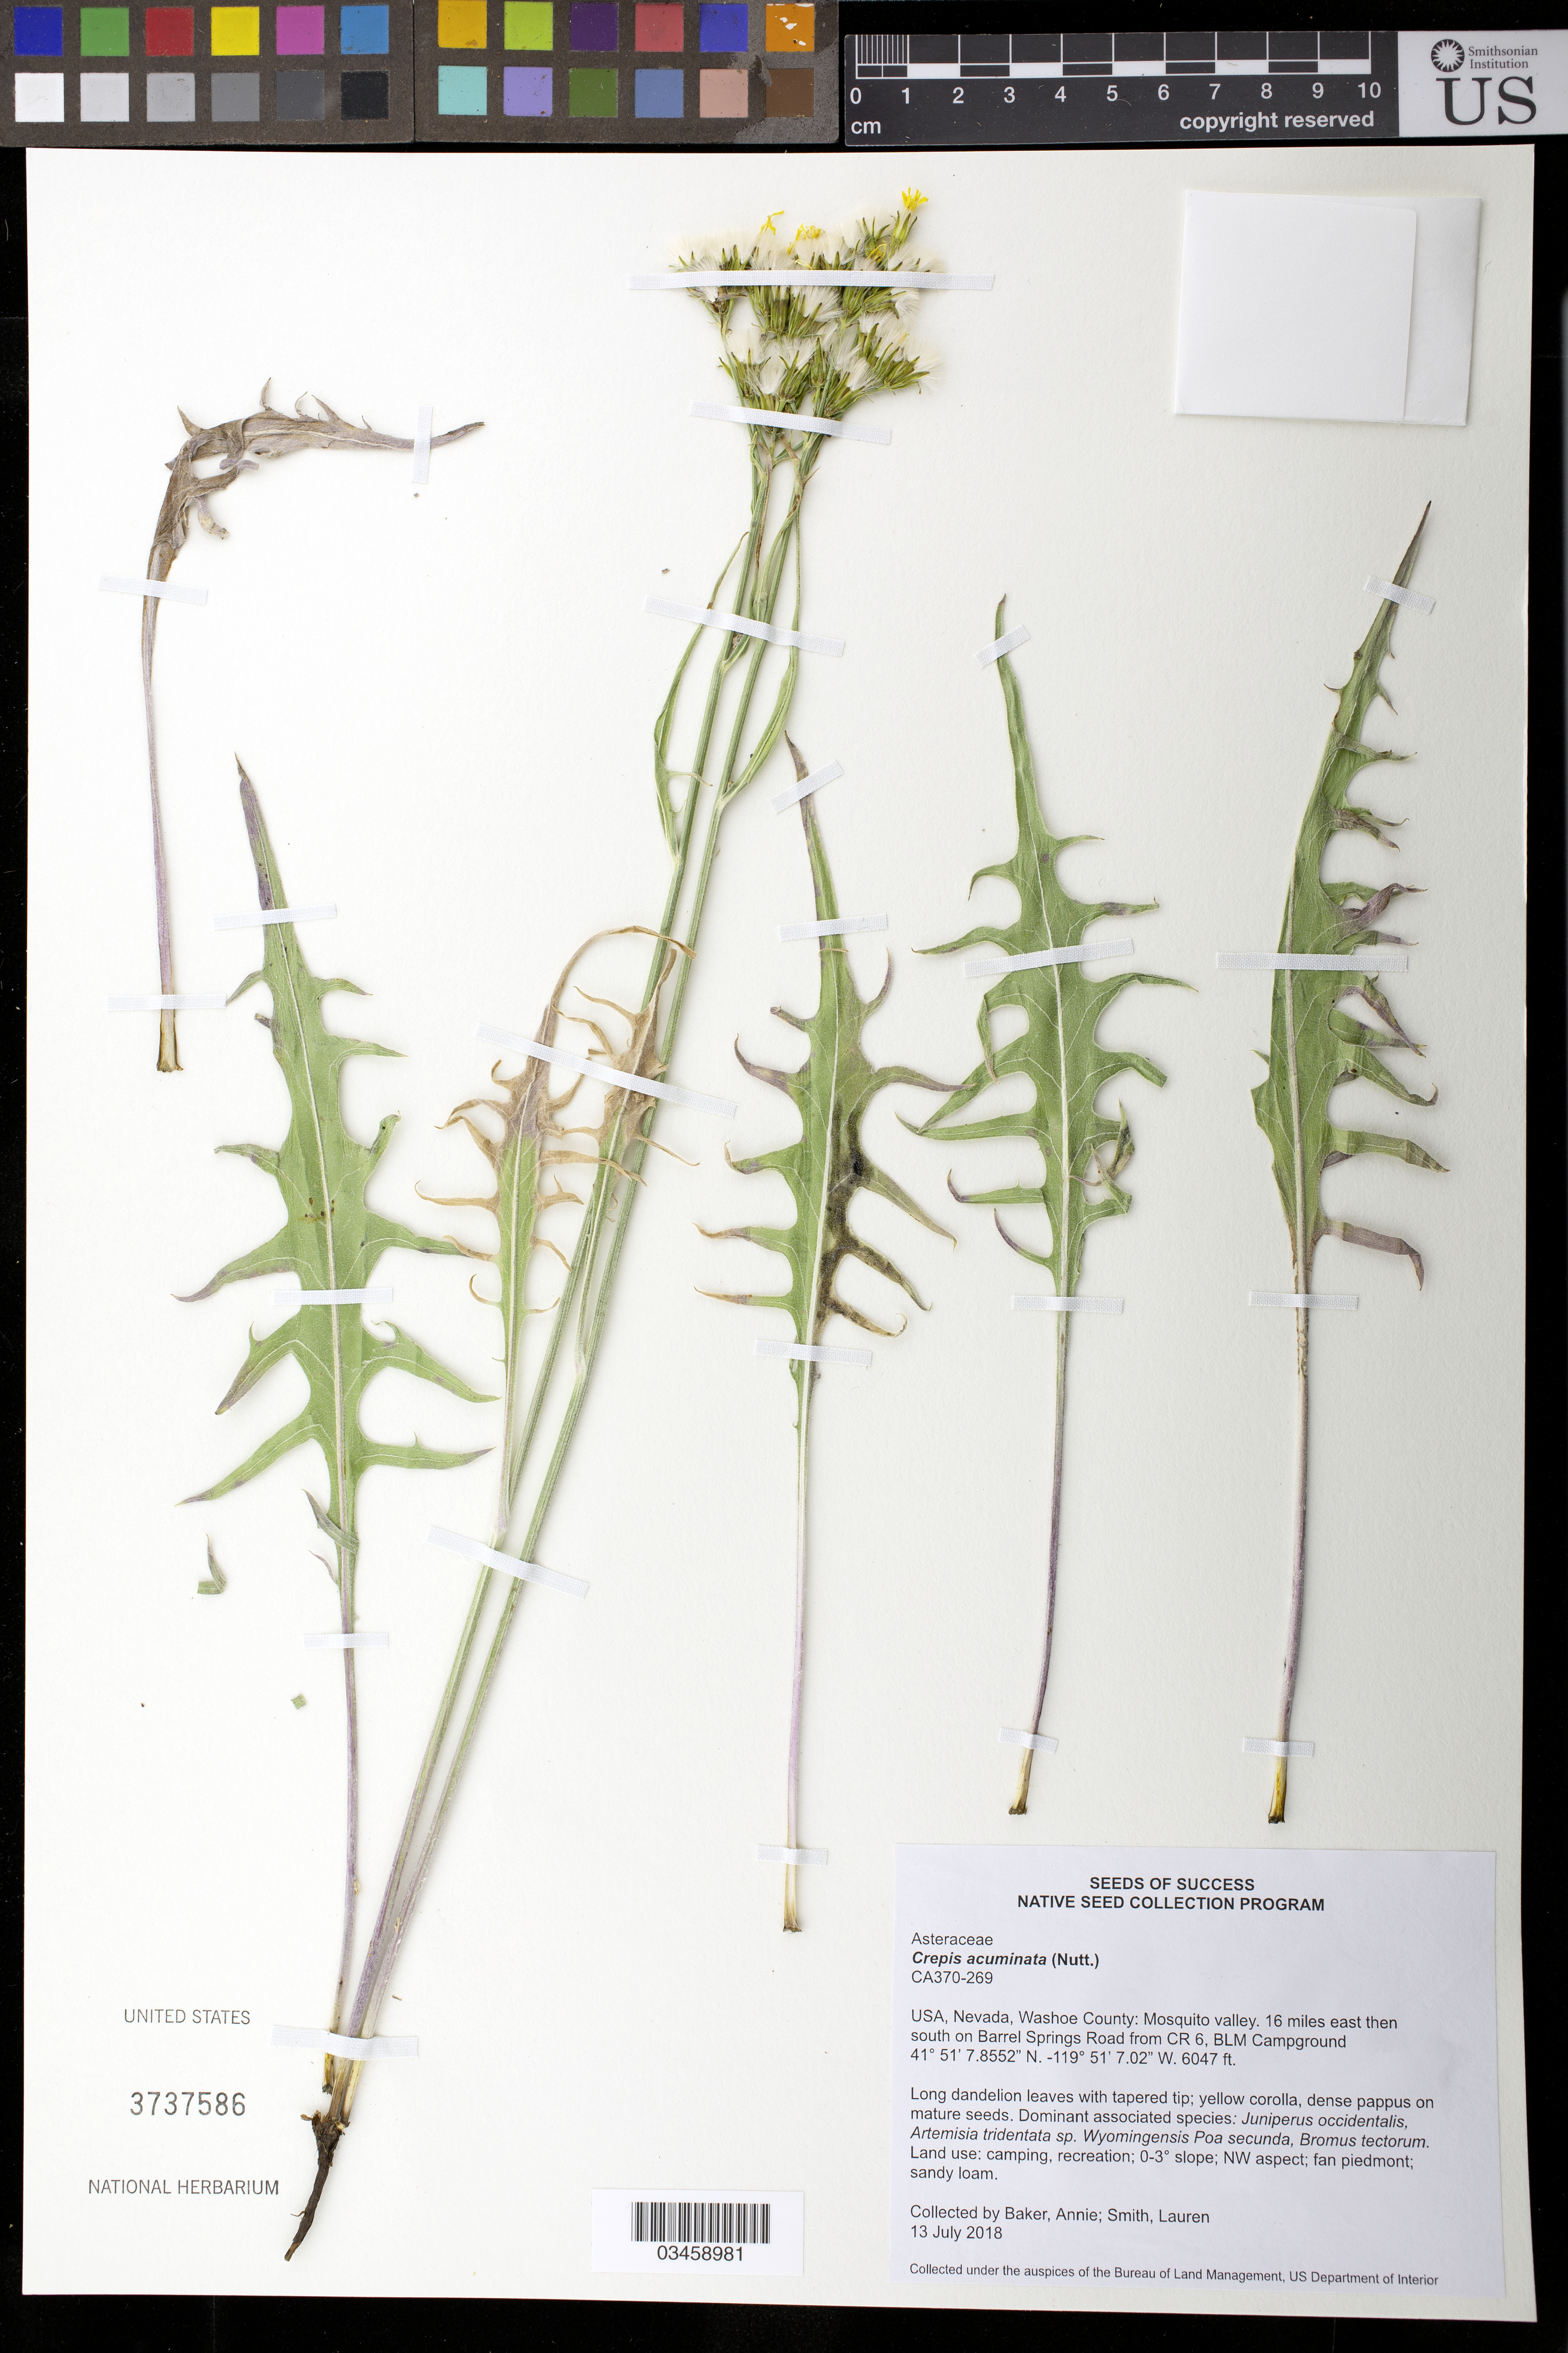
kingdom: Plantae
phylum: Tracheophyta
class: Magnoliopsida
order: Asterales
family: Asteraceae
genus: Crepis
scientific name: Crepis acuminata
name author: Nutt.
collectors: A. Baker & L. Smith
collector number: CA370-269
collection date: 2018-07-13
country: United States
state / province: Nevada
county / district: Washoe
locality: Mosquito valley, 16 mi. E then S on Barrel Springs Road from CR 6, BLM Campground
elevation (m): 1843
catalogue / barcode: US 3737586